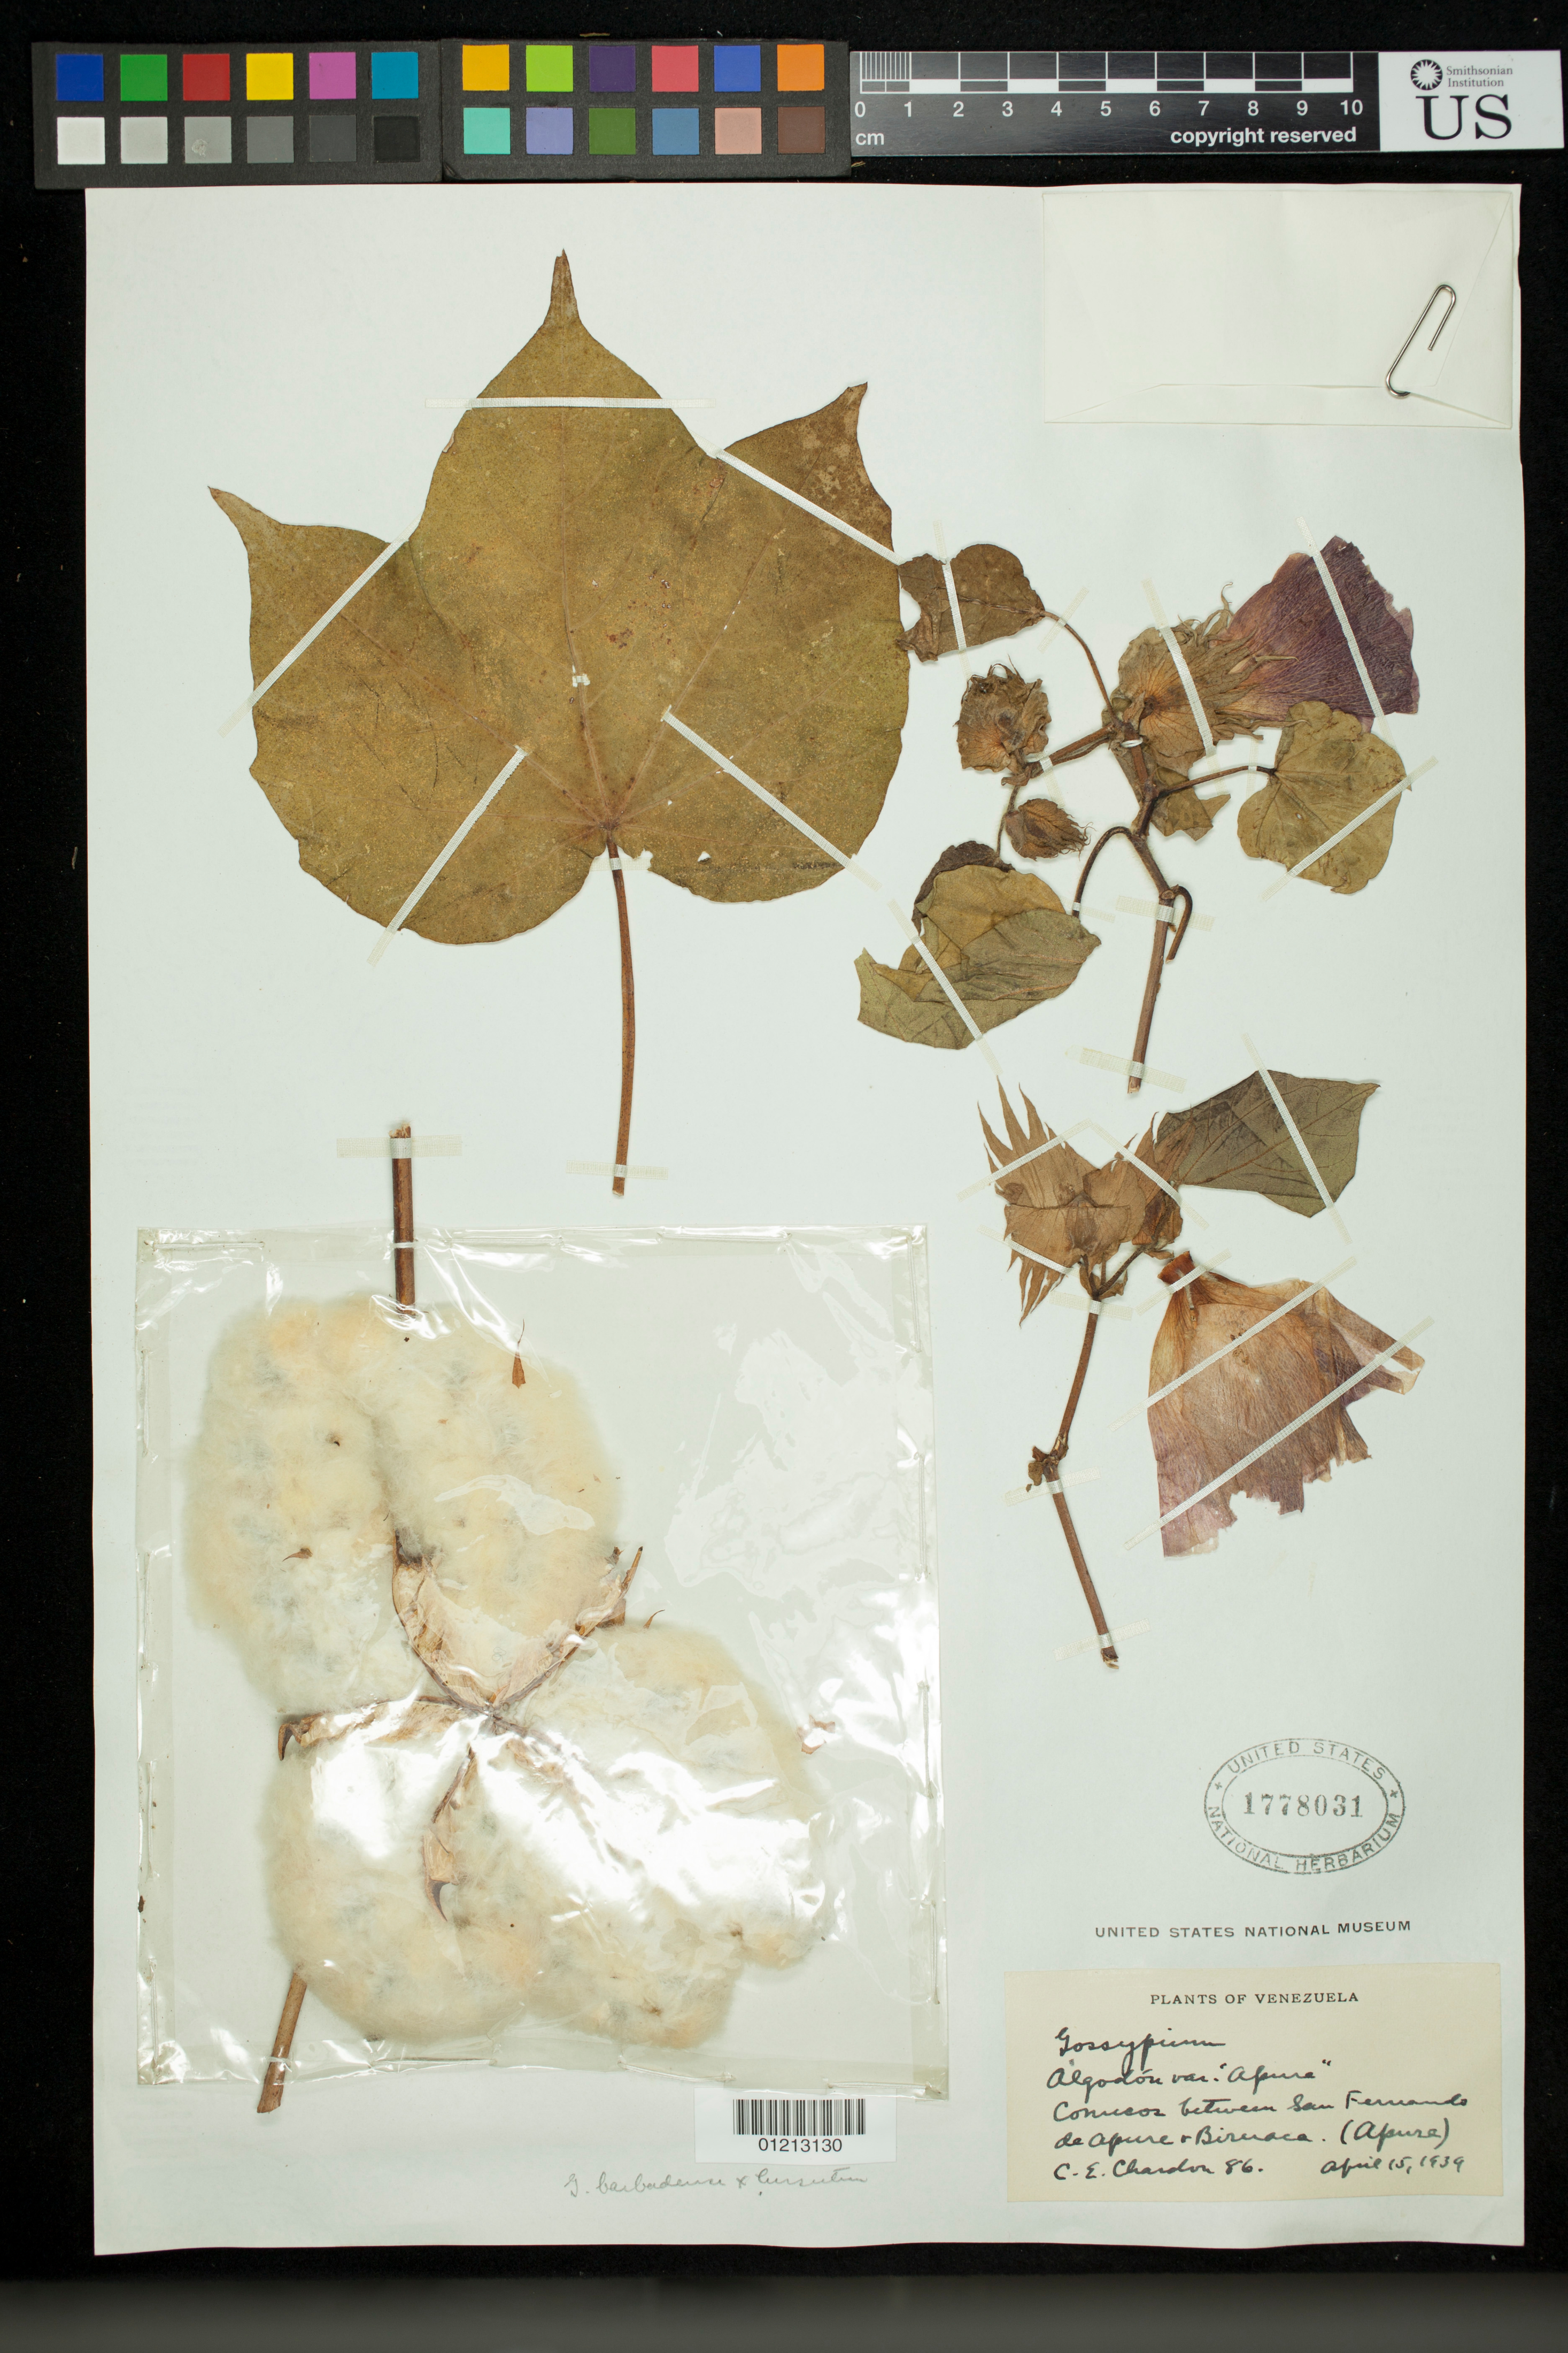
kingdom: Plantae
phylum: Tracheophyta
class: Magnoliopsida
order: Malvales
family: Malvaceae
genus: Gossypium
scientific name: Gossypium sp.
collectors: C. Chardou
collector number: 86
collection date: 1939-04-15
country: Venezuela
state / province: Apure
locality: Between San Fernando de Apure and Biruaca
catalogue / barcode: US 1778031